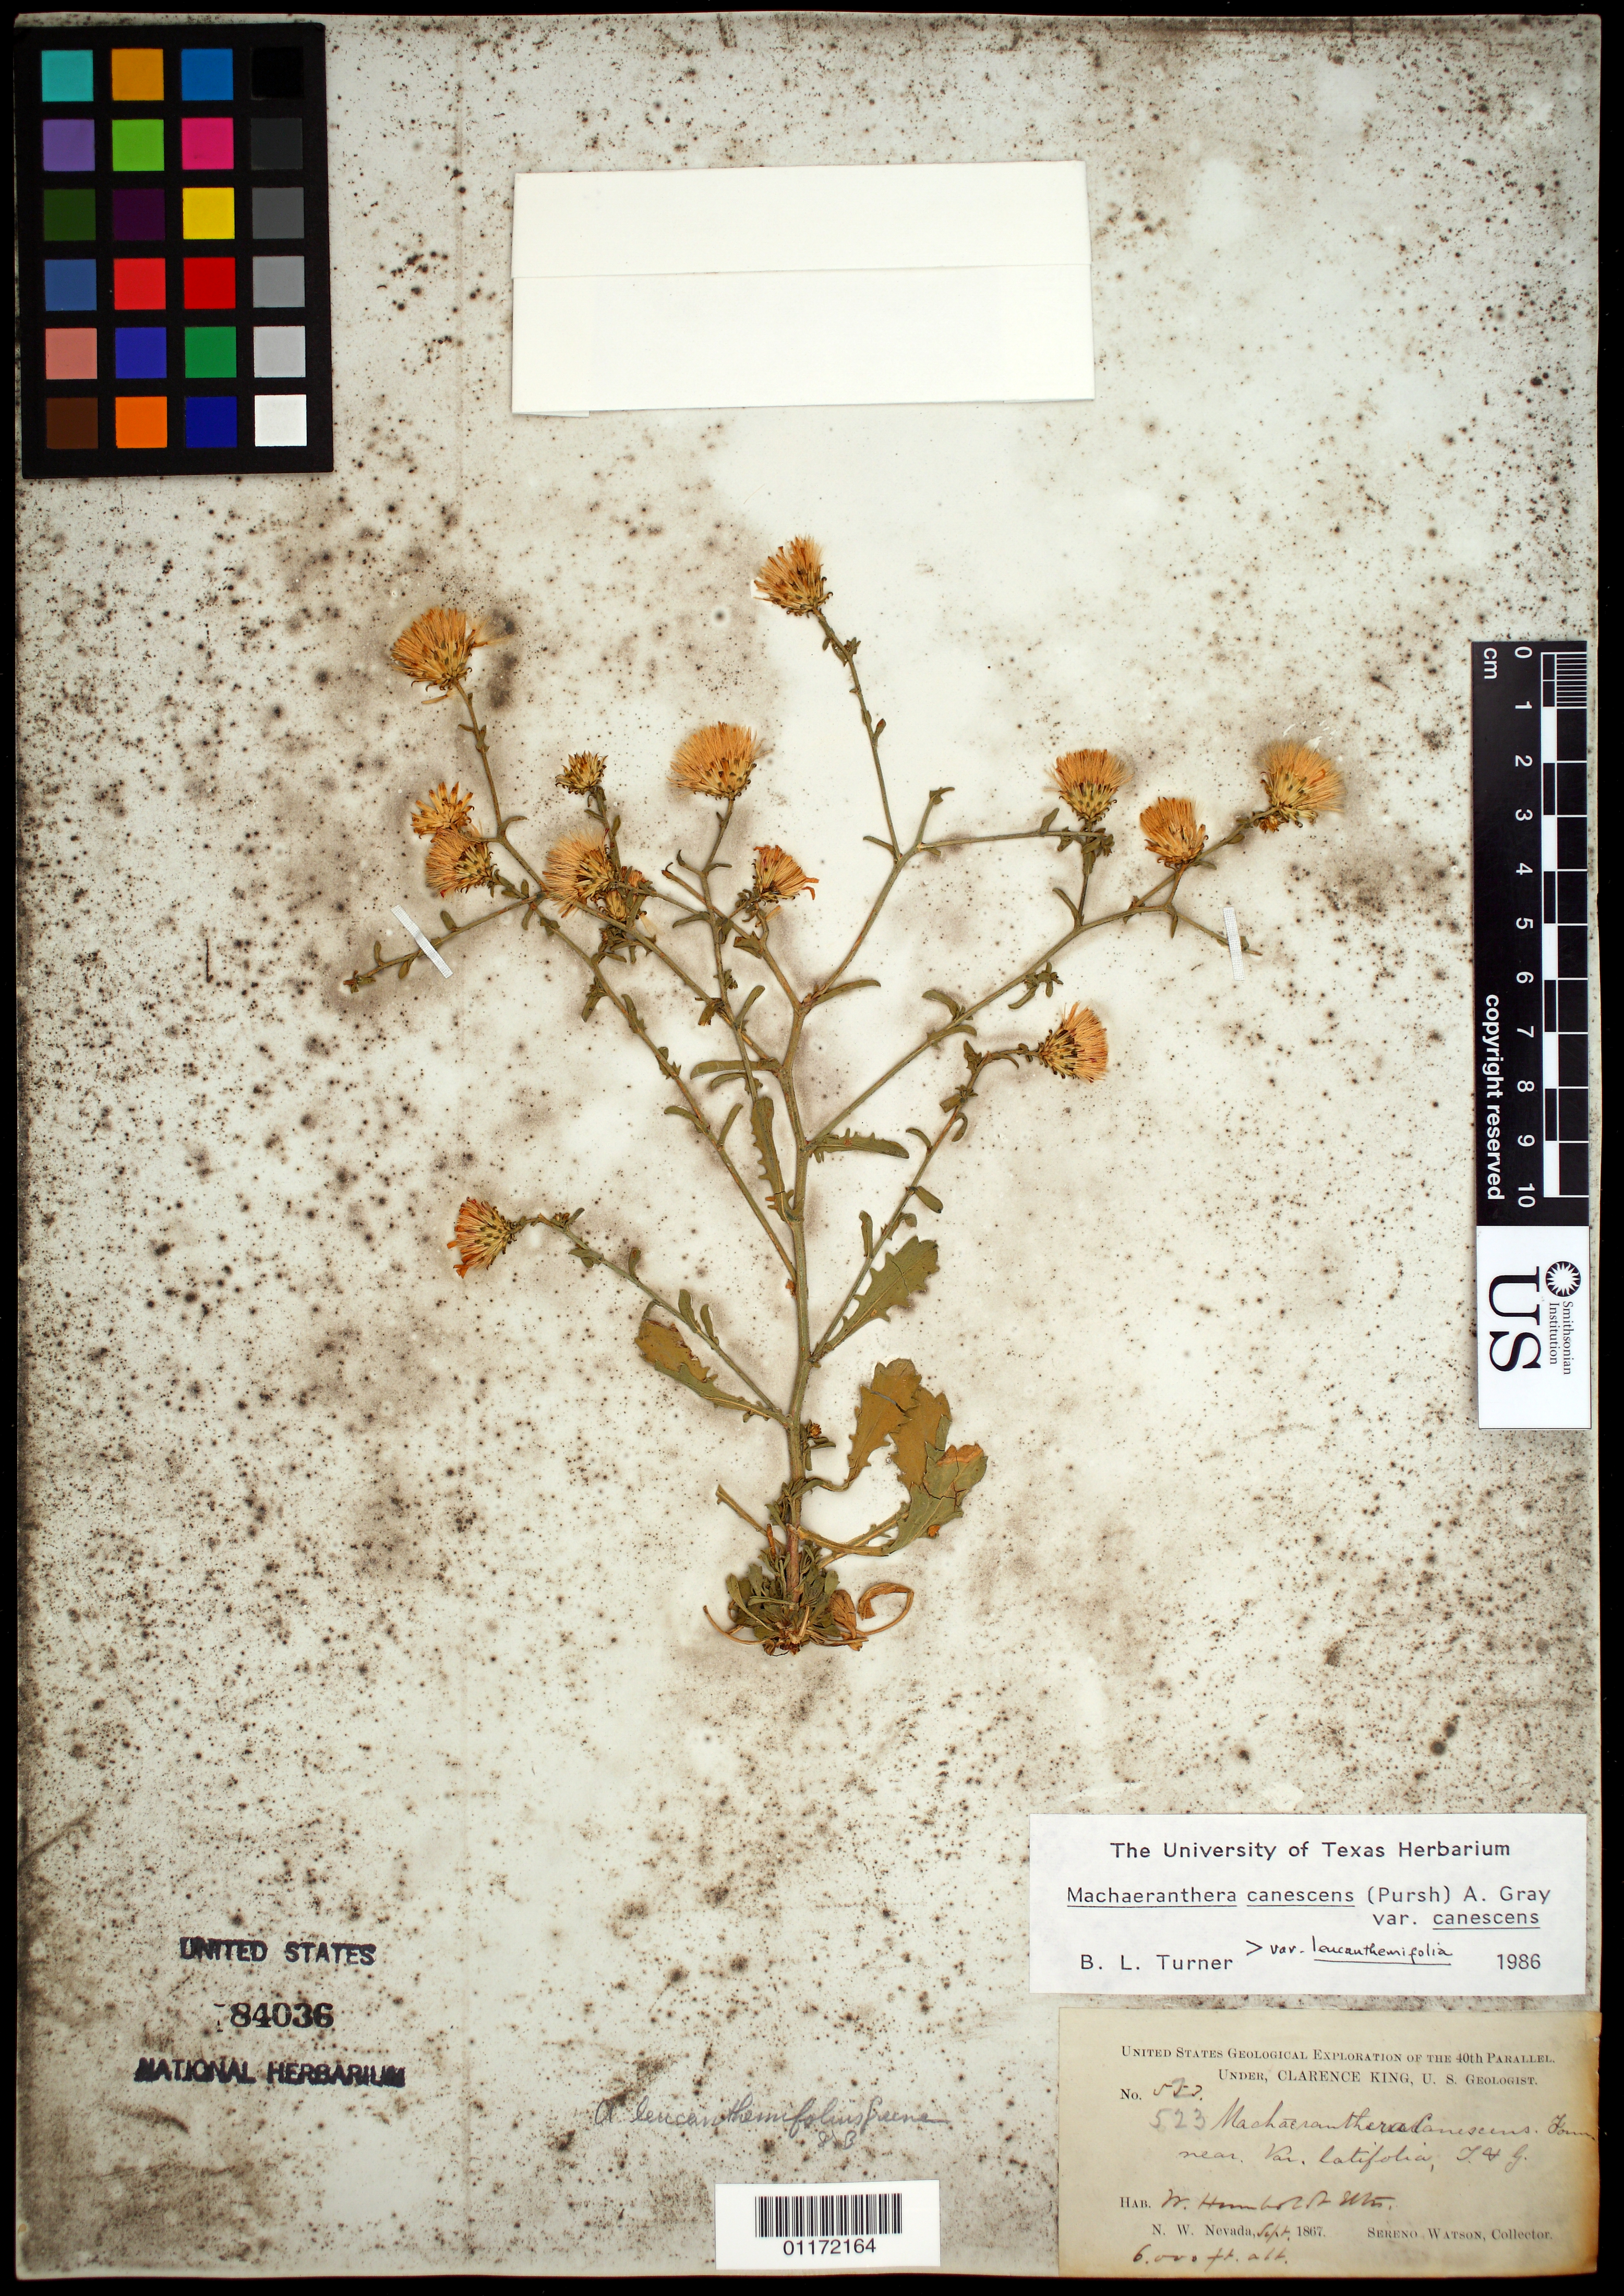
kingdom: Plantae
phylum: Tracheophyta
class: Magnoliopsida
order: Asterales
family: Asteraceae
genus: Machaeranthera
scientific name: Machaeranthera canescens var. canescens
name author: (Pursh) A. Gray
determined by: Turner, B. L.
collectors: S. Watson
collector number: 523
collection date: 1867-09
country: United States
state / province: Nevada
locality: W. Humboldt Mts., N. W. Nevada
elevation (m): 1829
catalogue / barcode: US 84036